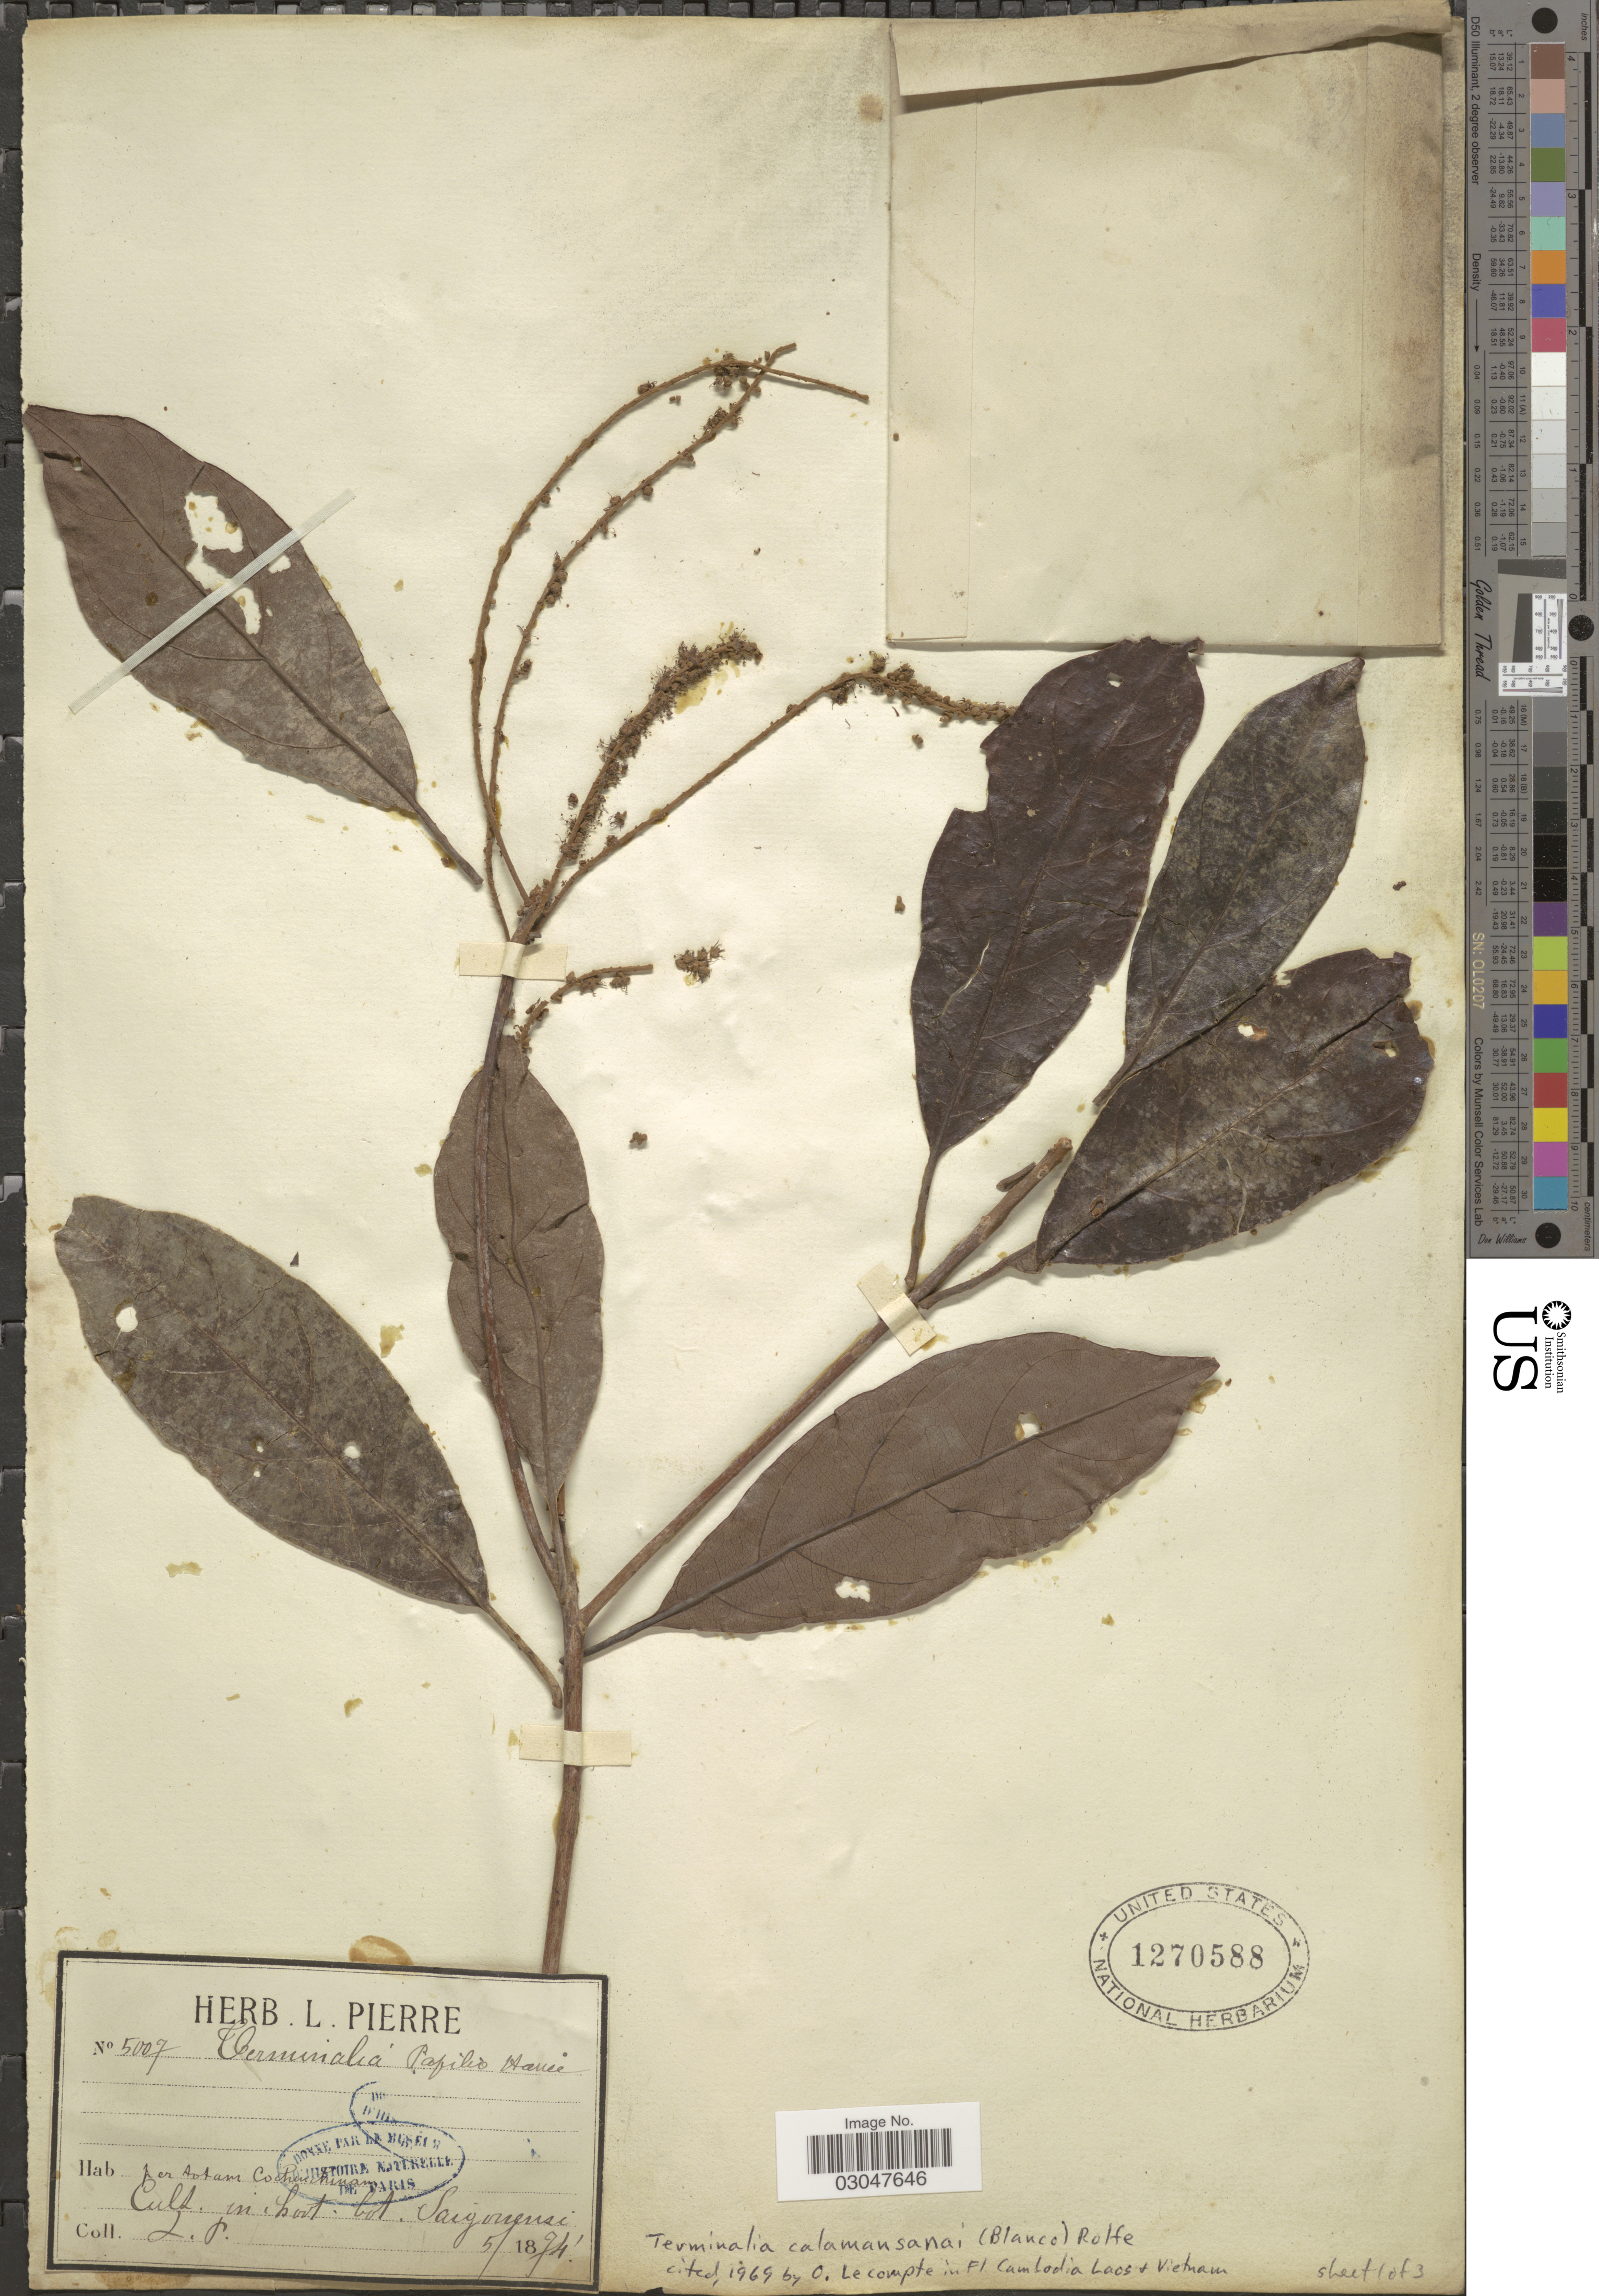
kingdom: Plantae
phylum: Tracheophyta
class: Magnoliopsida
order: Myrtales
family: Combretaceae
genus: Terminalia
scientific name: Terminalia calamansanai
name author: (Blanco) Rolfe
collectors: L. Pierre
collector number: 5007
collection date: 1874-05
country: Vietnam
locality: Cult. in hort. bot. Saigonensi.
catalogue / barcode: US 1270588